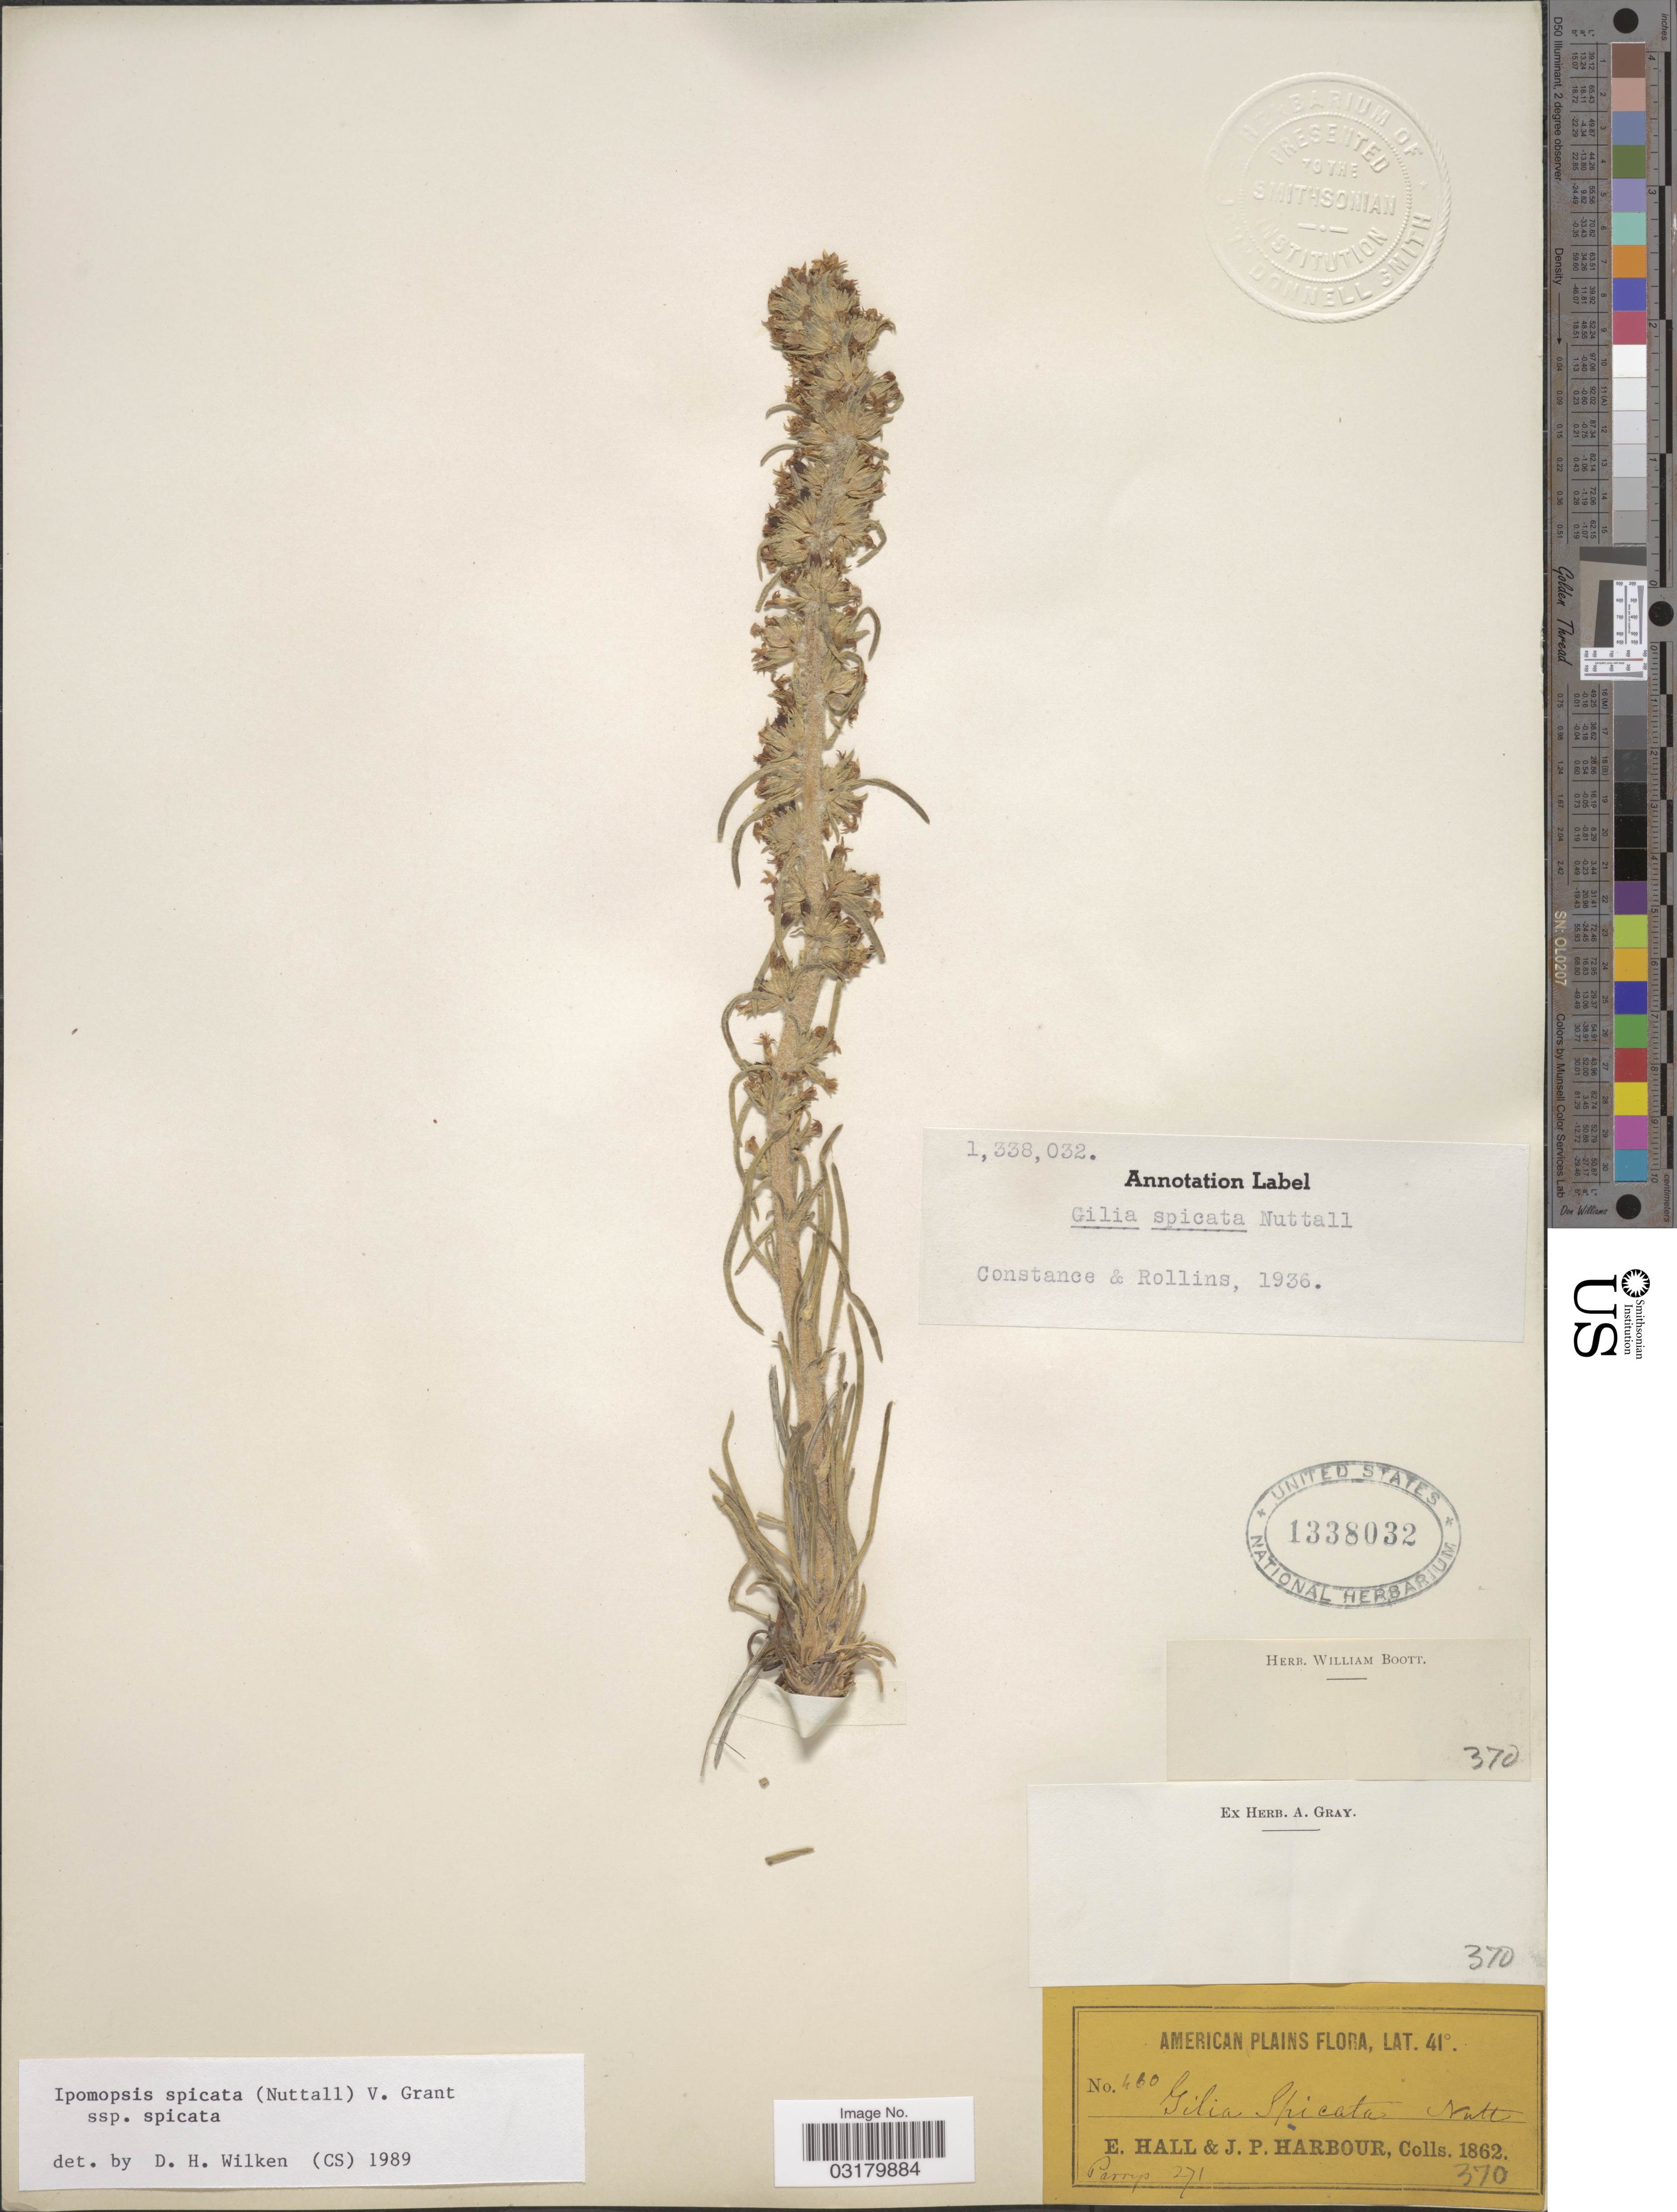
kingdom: Plantae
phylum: Tracheophyta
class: Magnoliopsida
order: Ericales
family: Polemoniaceae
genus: Ipomopsis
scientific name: Ipomopsis spicata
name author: (Nutt.) V.E. Grant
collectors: E. Hall & J. Harbour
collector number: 460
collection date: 1862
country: United States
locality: American Plains.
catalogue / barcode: US 1338032